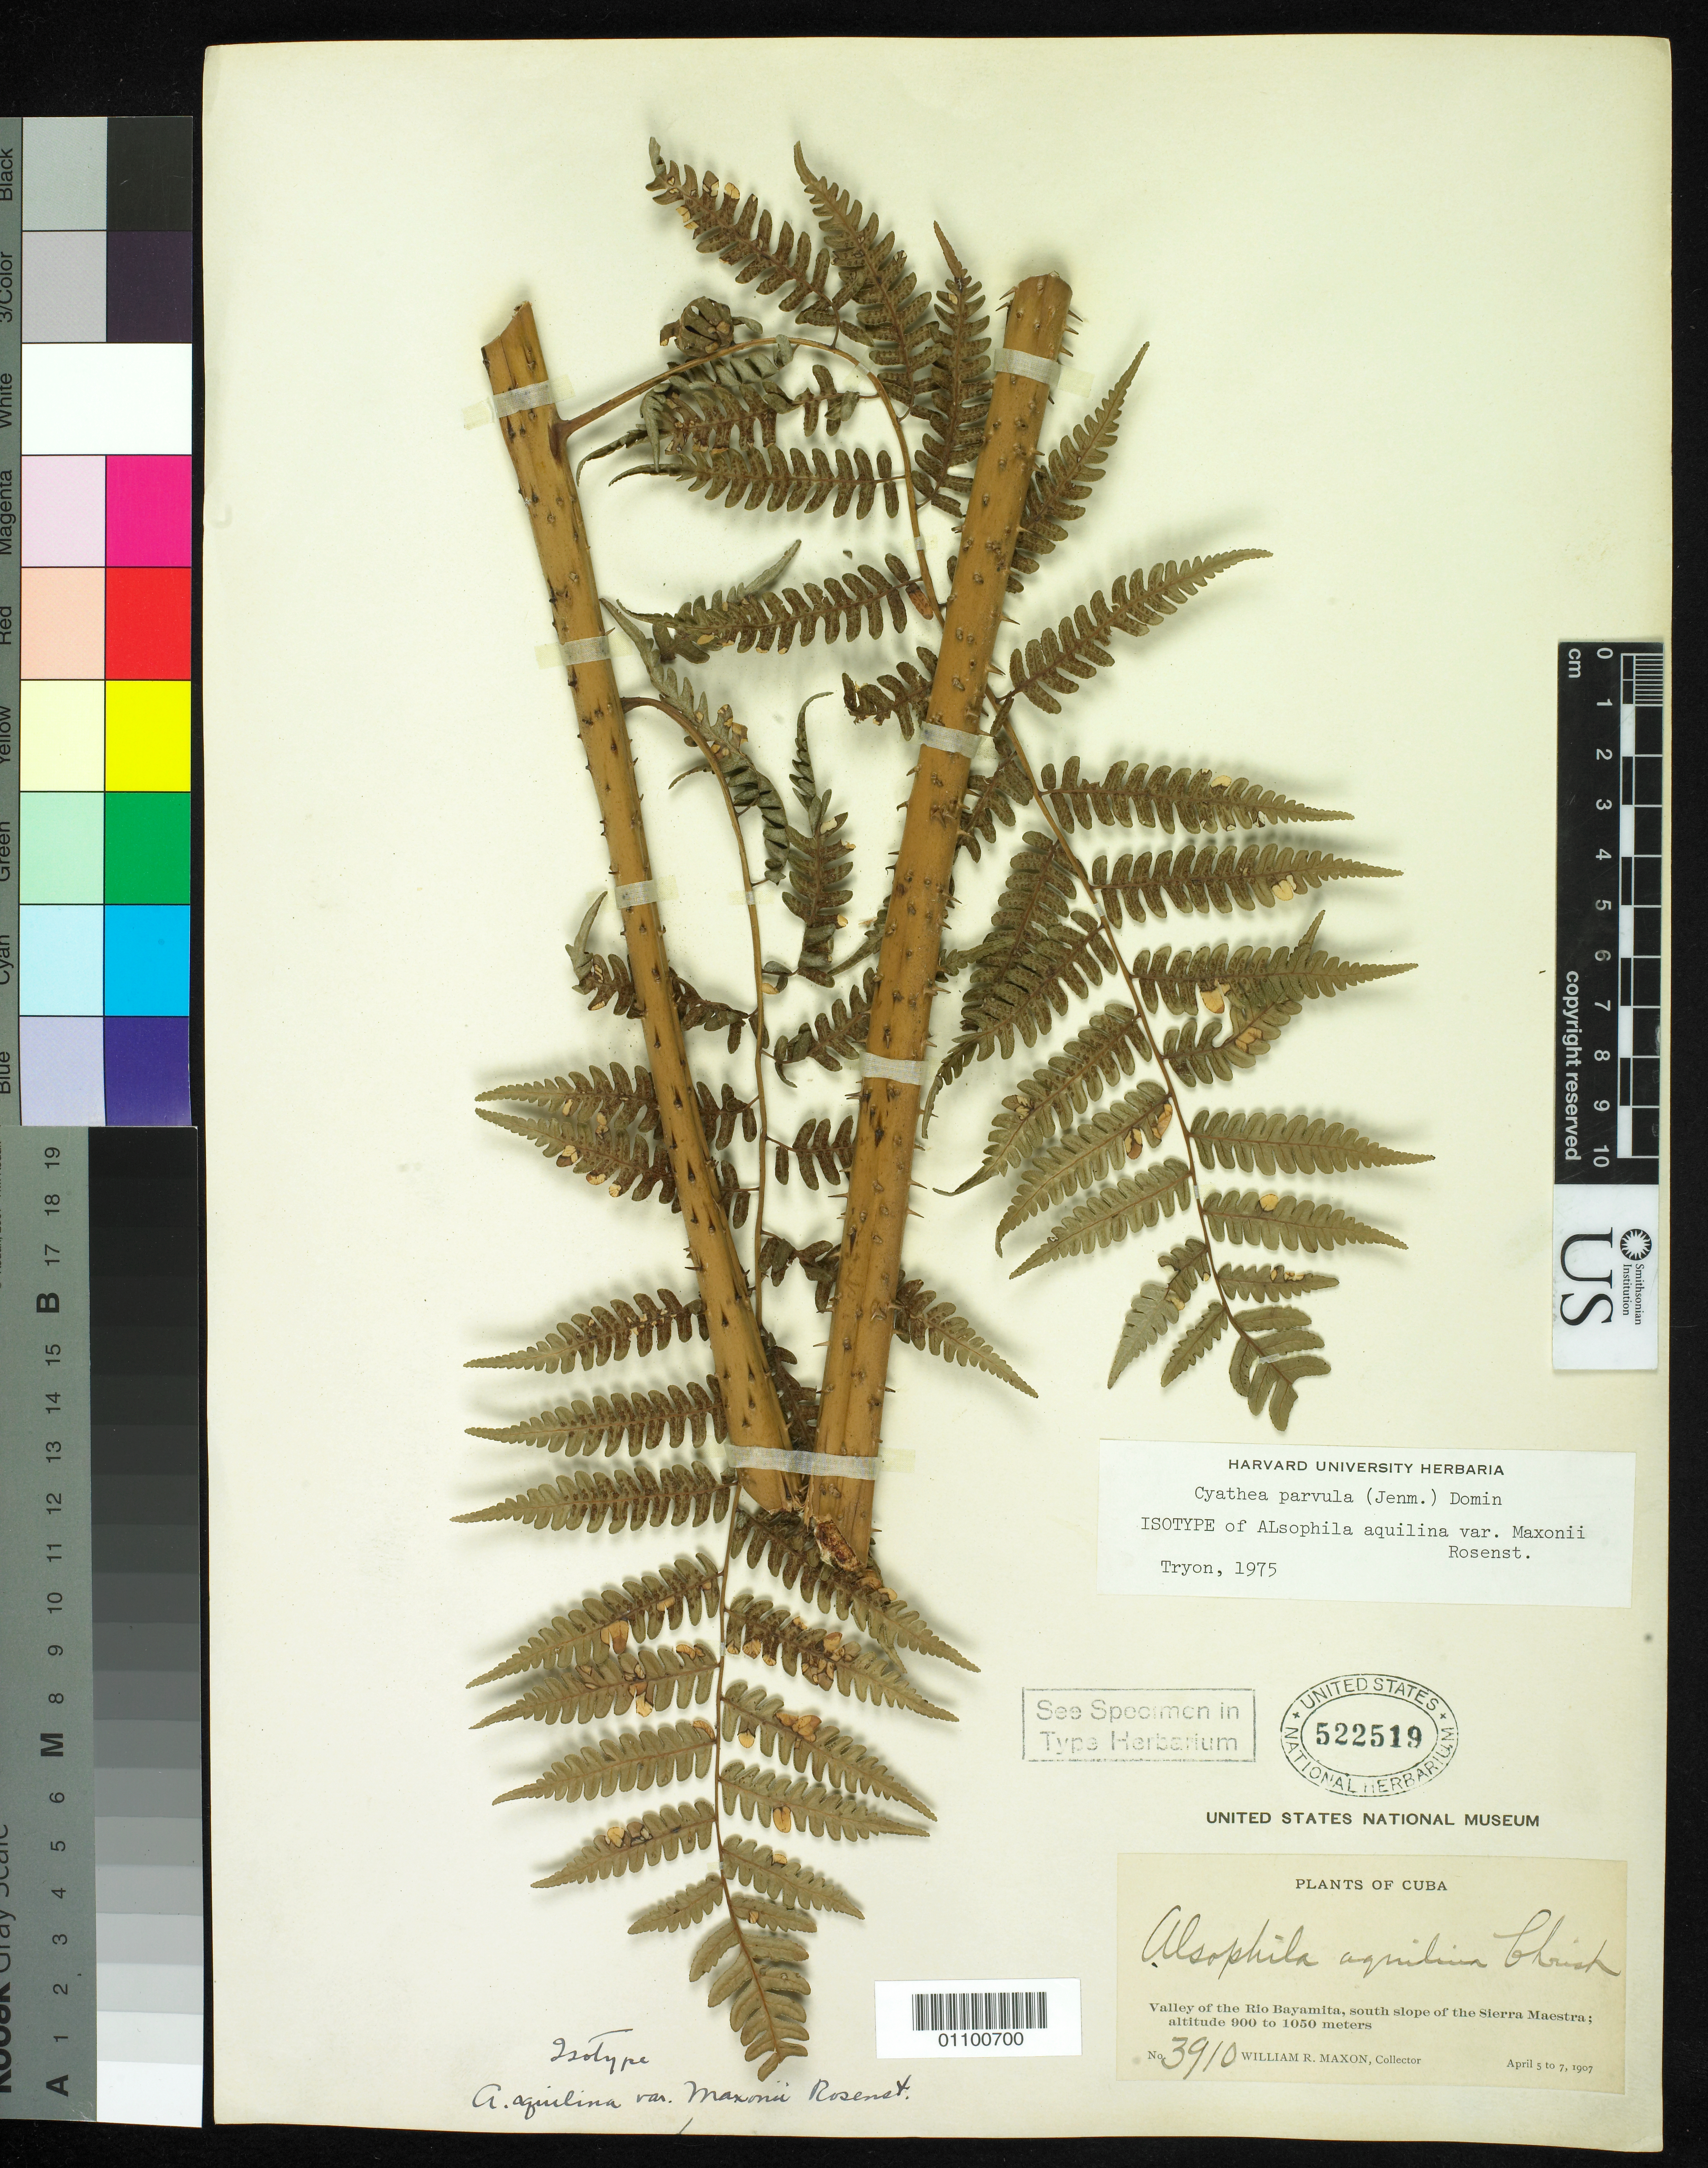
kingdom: Plantae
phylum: Tracheophyta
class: Polypodiopsida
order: Cyatheales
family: Cyatheaceae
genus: Alsophila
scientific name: Alsophila aquilina var. maxonii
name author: Rosenst.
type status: Isotype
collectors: W. R. Maxon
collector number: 3910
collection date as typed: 05 Apr 1907 to 07 Apr 1907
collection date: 1907-04-05/1907-04-07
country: Cuba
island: Greater Antilles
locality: Rio Bayamita, S of Sierra Maestra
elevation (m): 900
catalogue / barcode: US 522519